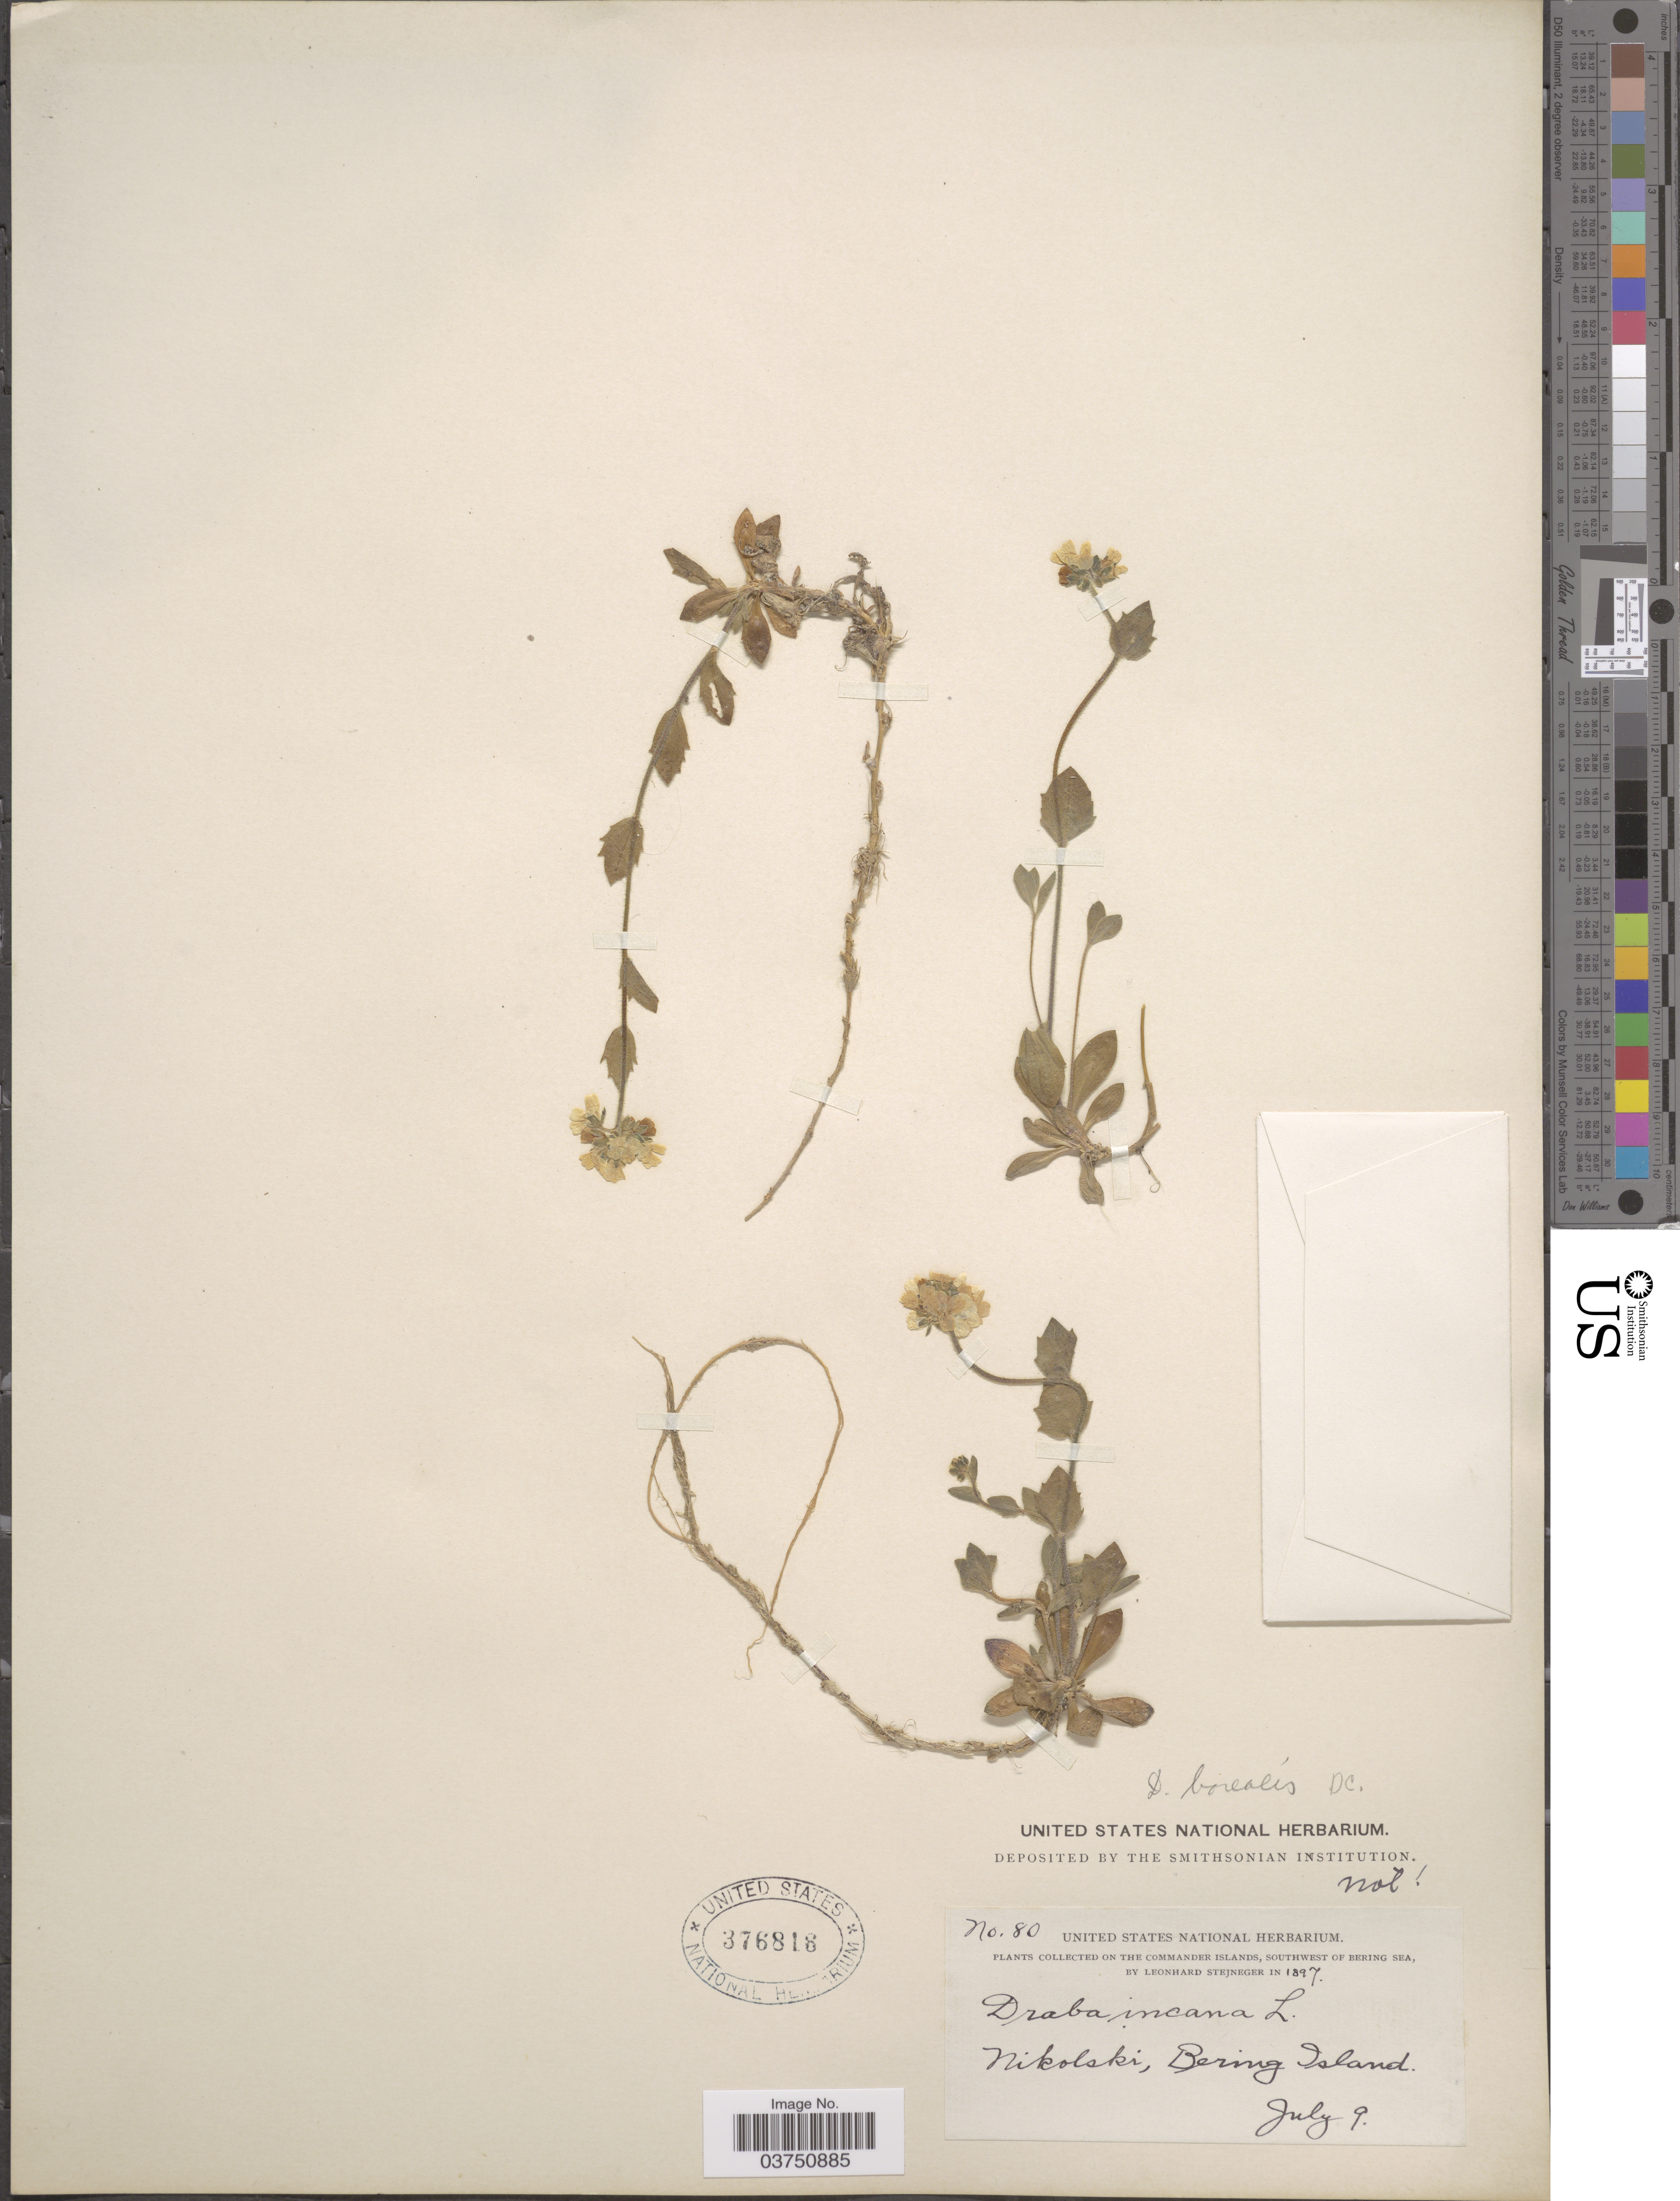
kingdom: Plantae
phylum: Tracheophyta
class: Magnoliopsida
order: Brassicales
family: Brassicaceae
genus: Draba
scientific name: Draba borealis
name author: DC.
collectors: L. Stejneger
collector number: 80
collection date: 1897-07-09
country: Russian Federation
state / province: Kamchatka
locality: Nikolski, Bering Island.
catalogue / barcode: US 376818